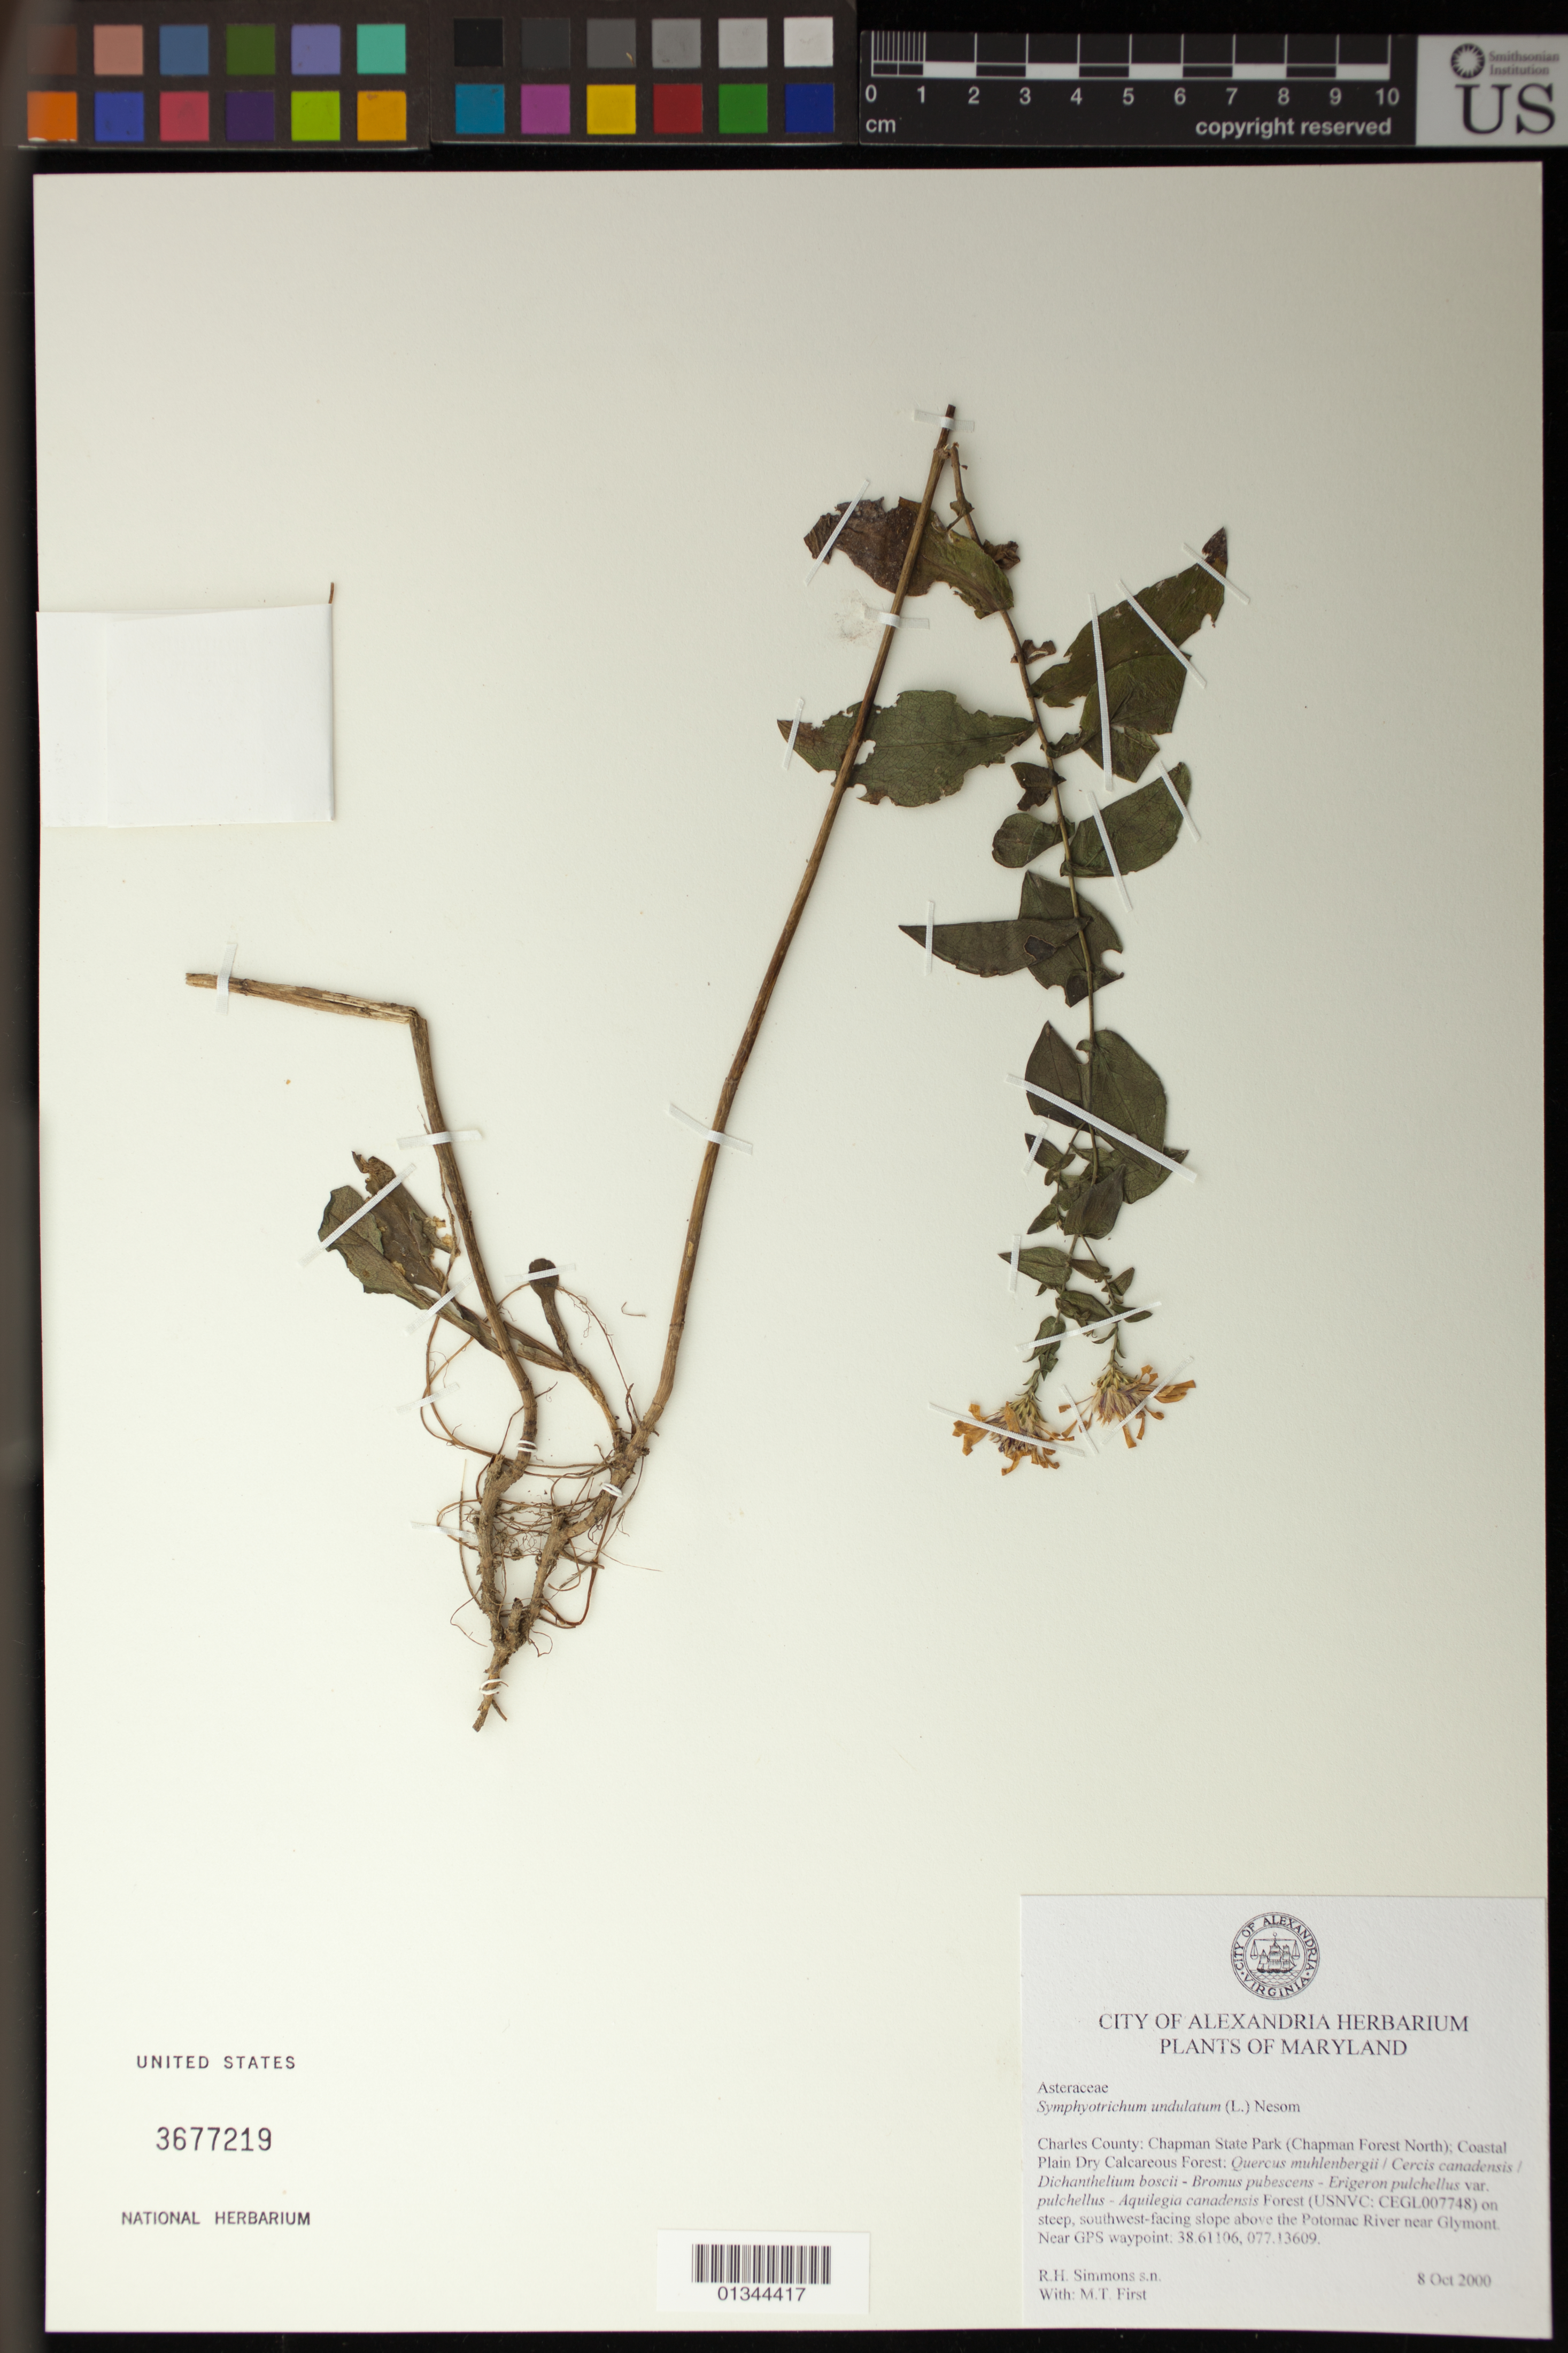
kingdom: Plantae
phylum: Tracheophyta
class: Magnoliopsida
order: Asterales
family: Asteraceae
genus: Symphyotrichum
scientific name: Symphyotrichum undulatum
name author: (L.) G.L. Nesom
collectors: R. H. Simmons & M. First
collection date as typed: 8 Oct 2000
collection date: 2000-10-08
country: United States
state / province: Maryland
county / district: Charles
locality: Chapman State Park (Chapman Forest North); Southwest-facing slope above the Potomac River near Glymont.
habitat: Coastal Plain Dry Calcareous Forest.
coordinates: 38.61106, 077.13609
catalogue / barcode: US 3677219